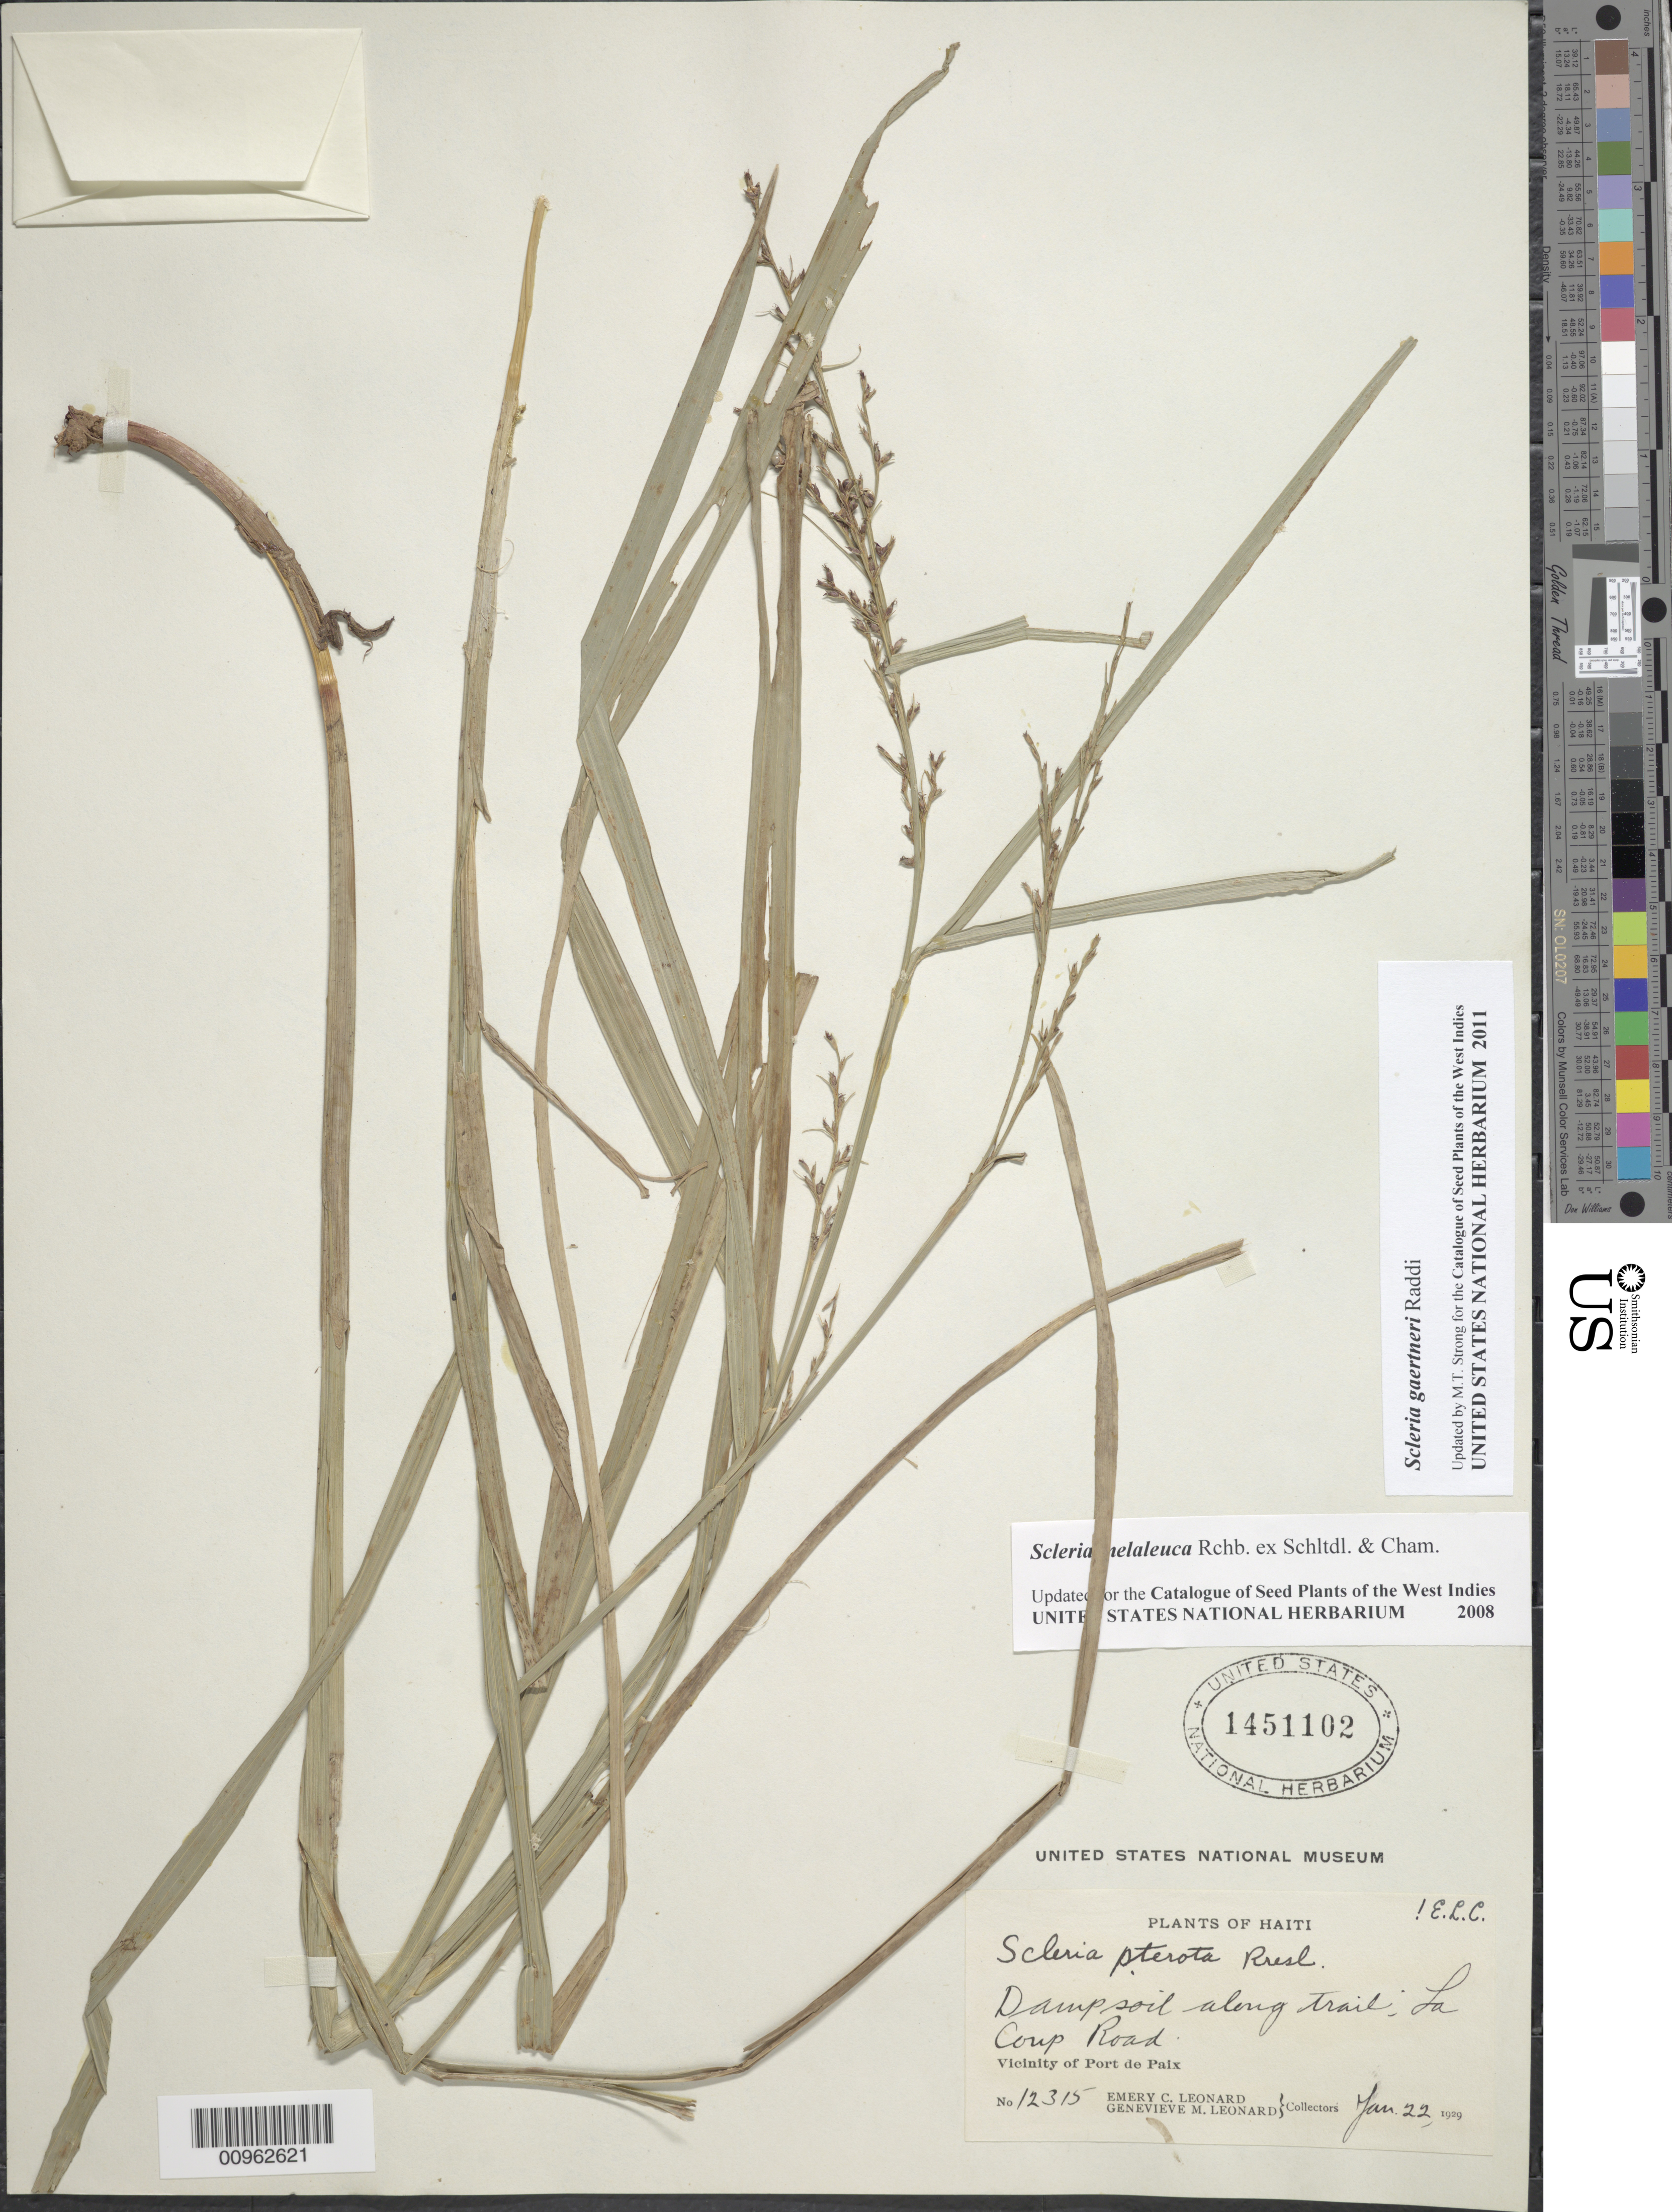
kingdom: Plantae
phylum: Tracheophyta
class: Liliopsida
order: Poales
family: Cyperaceae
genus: Scleria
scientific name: Scleria gaertneri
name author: Raddi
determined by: Strong, M. T., (US), Smithsonian Institution - National Museum of Natural History (UNITED STATES)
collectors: E. C. Leonard & G. M. Leonard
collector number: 12315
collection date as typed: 22 Jan 1929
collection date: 1929-01-22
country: Haiti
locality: Vicinity of Port de Paix, La Coup Road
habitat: Damp soil along trail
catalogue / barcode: US 1451102